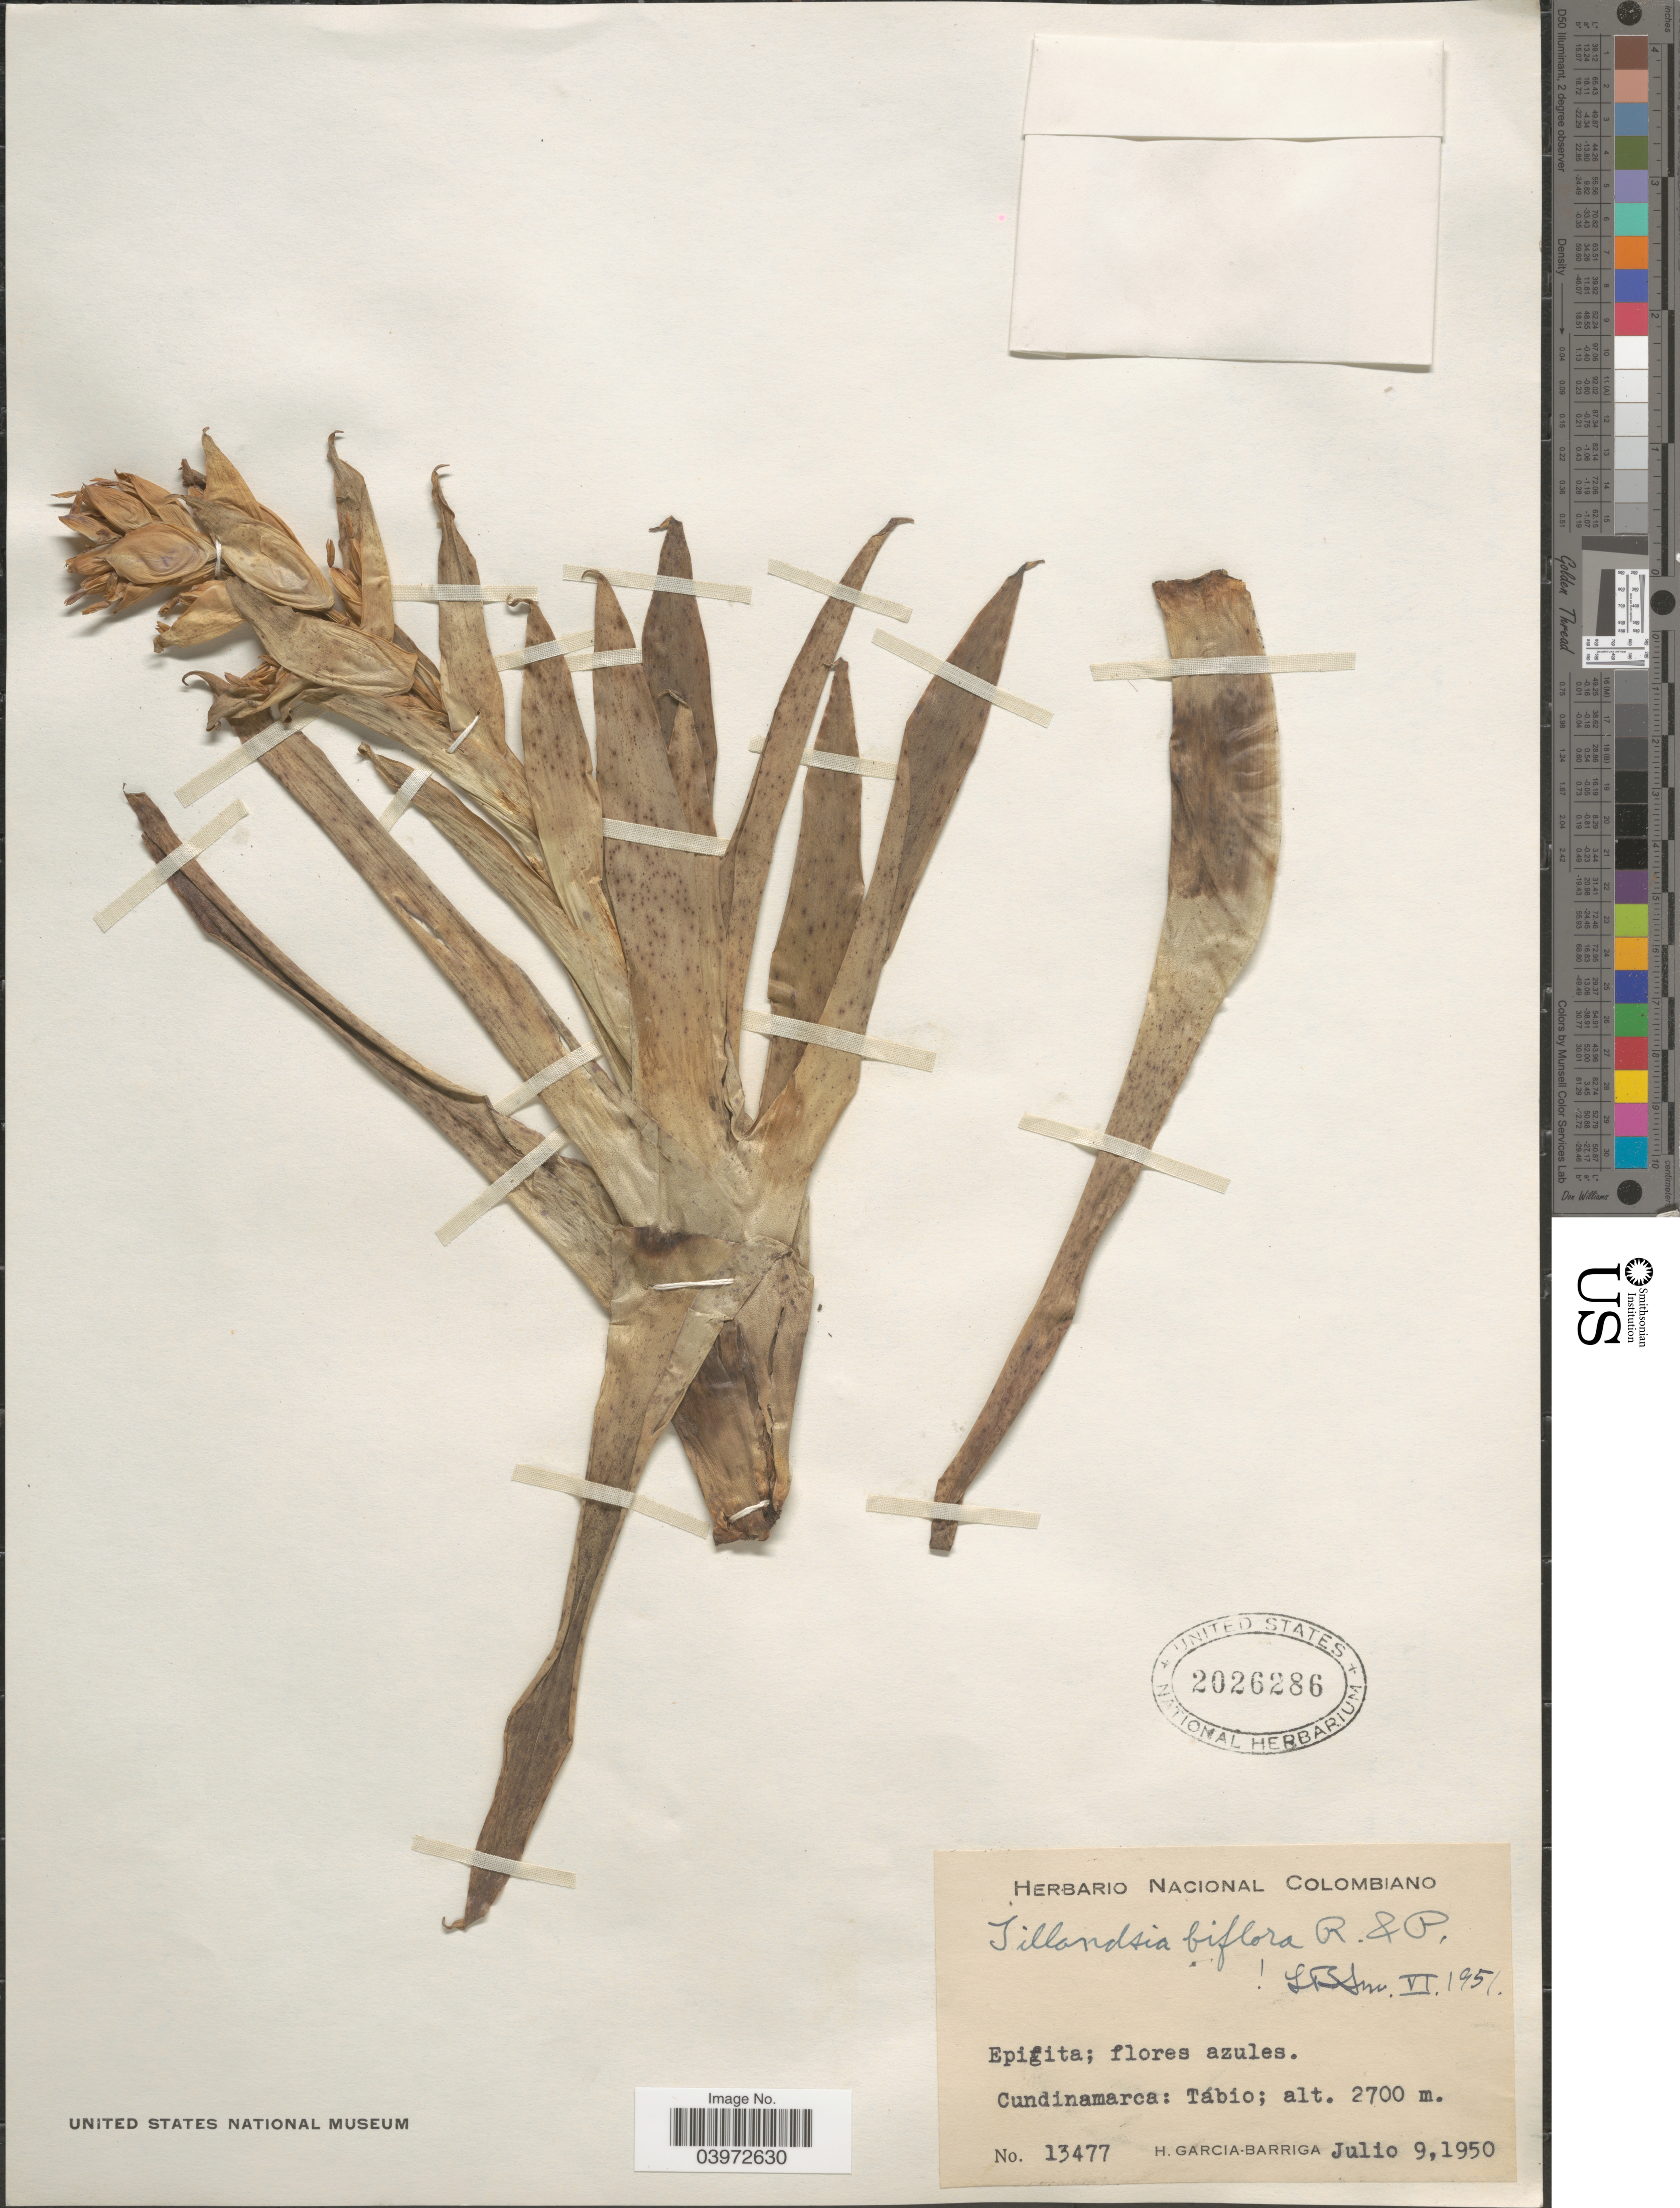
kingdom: Plantae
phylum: Tracheophyta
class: Liliopsida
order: Poales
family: Bromeliaceae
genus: Tillandsia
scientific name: Tillandsia biflora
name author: Ruiz & Pav.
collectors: H. García Barriga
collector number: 13477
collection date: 1950-07-09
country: Colombia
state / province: Cundinamarca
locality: Tabio.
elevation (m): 2700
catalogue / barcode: US 2026286